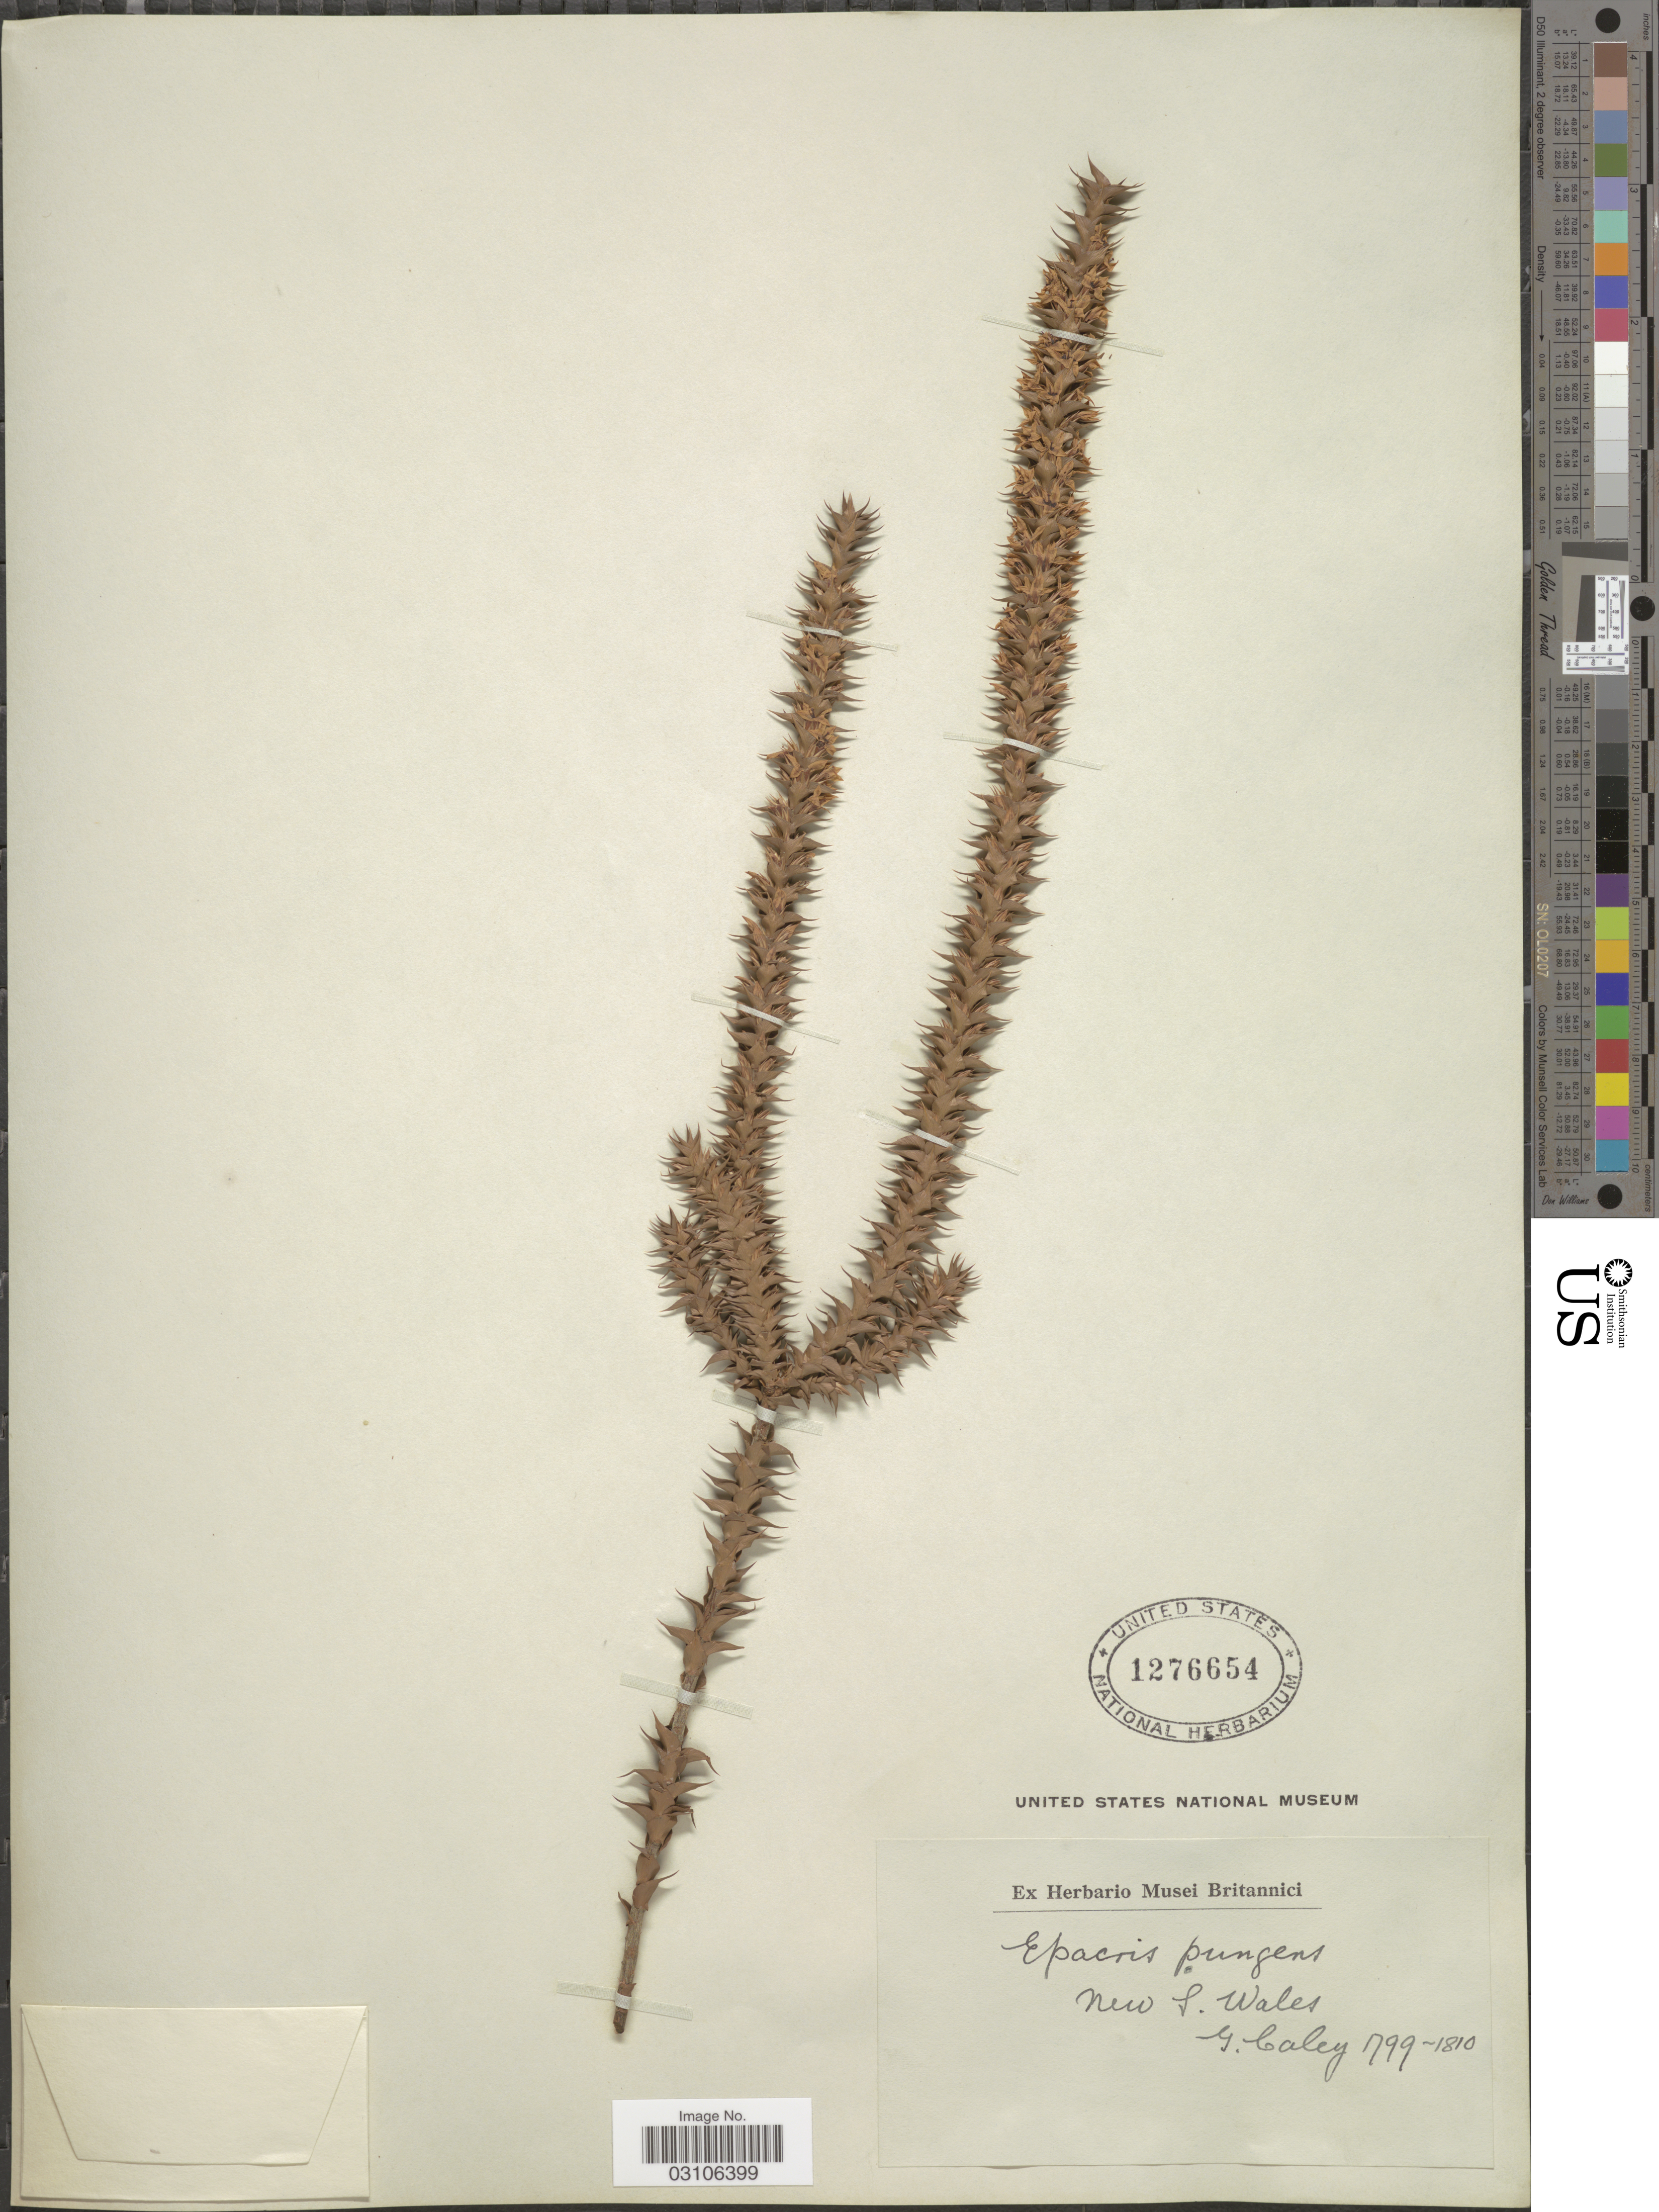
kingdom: Plantae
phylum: Tracheophyta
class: Magnoliopsida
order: Ericales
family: Ericaceae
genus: Epacris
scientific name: Epacris pungens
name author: Cav.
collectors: G. Caley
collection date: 1799/1810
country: Australia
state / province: New South Wales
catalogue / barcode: US 1276654